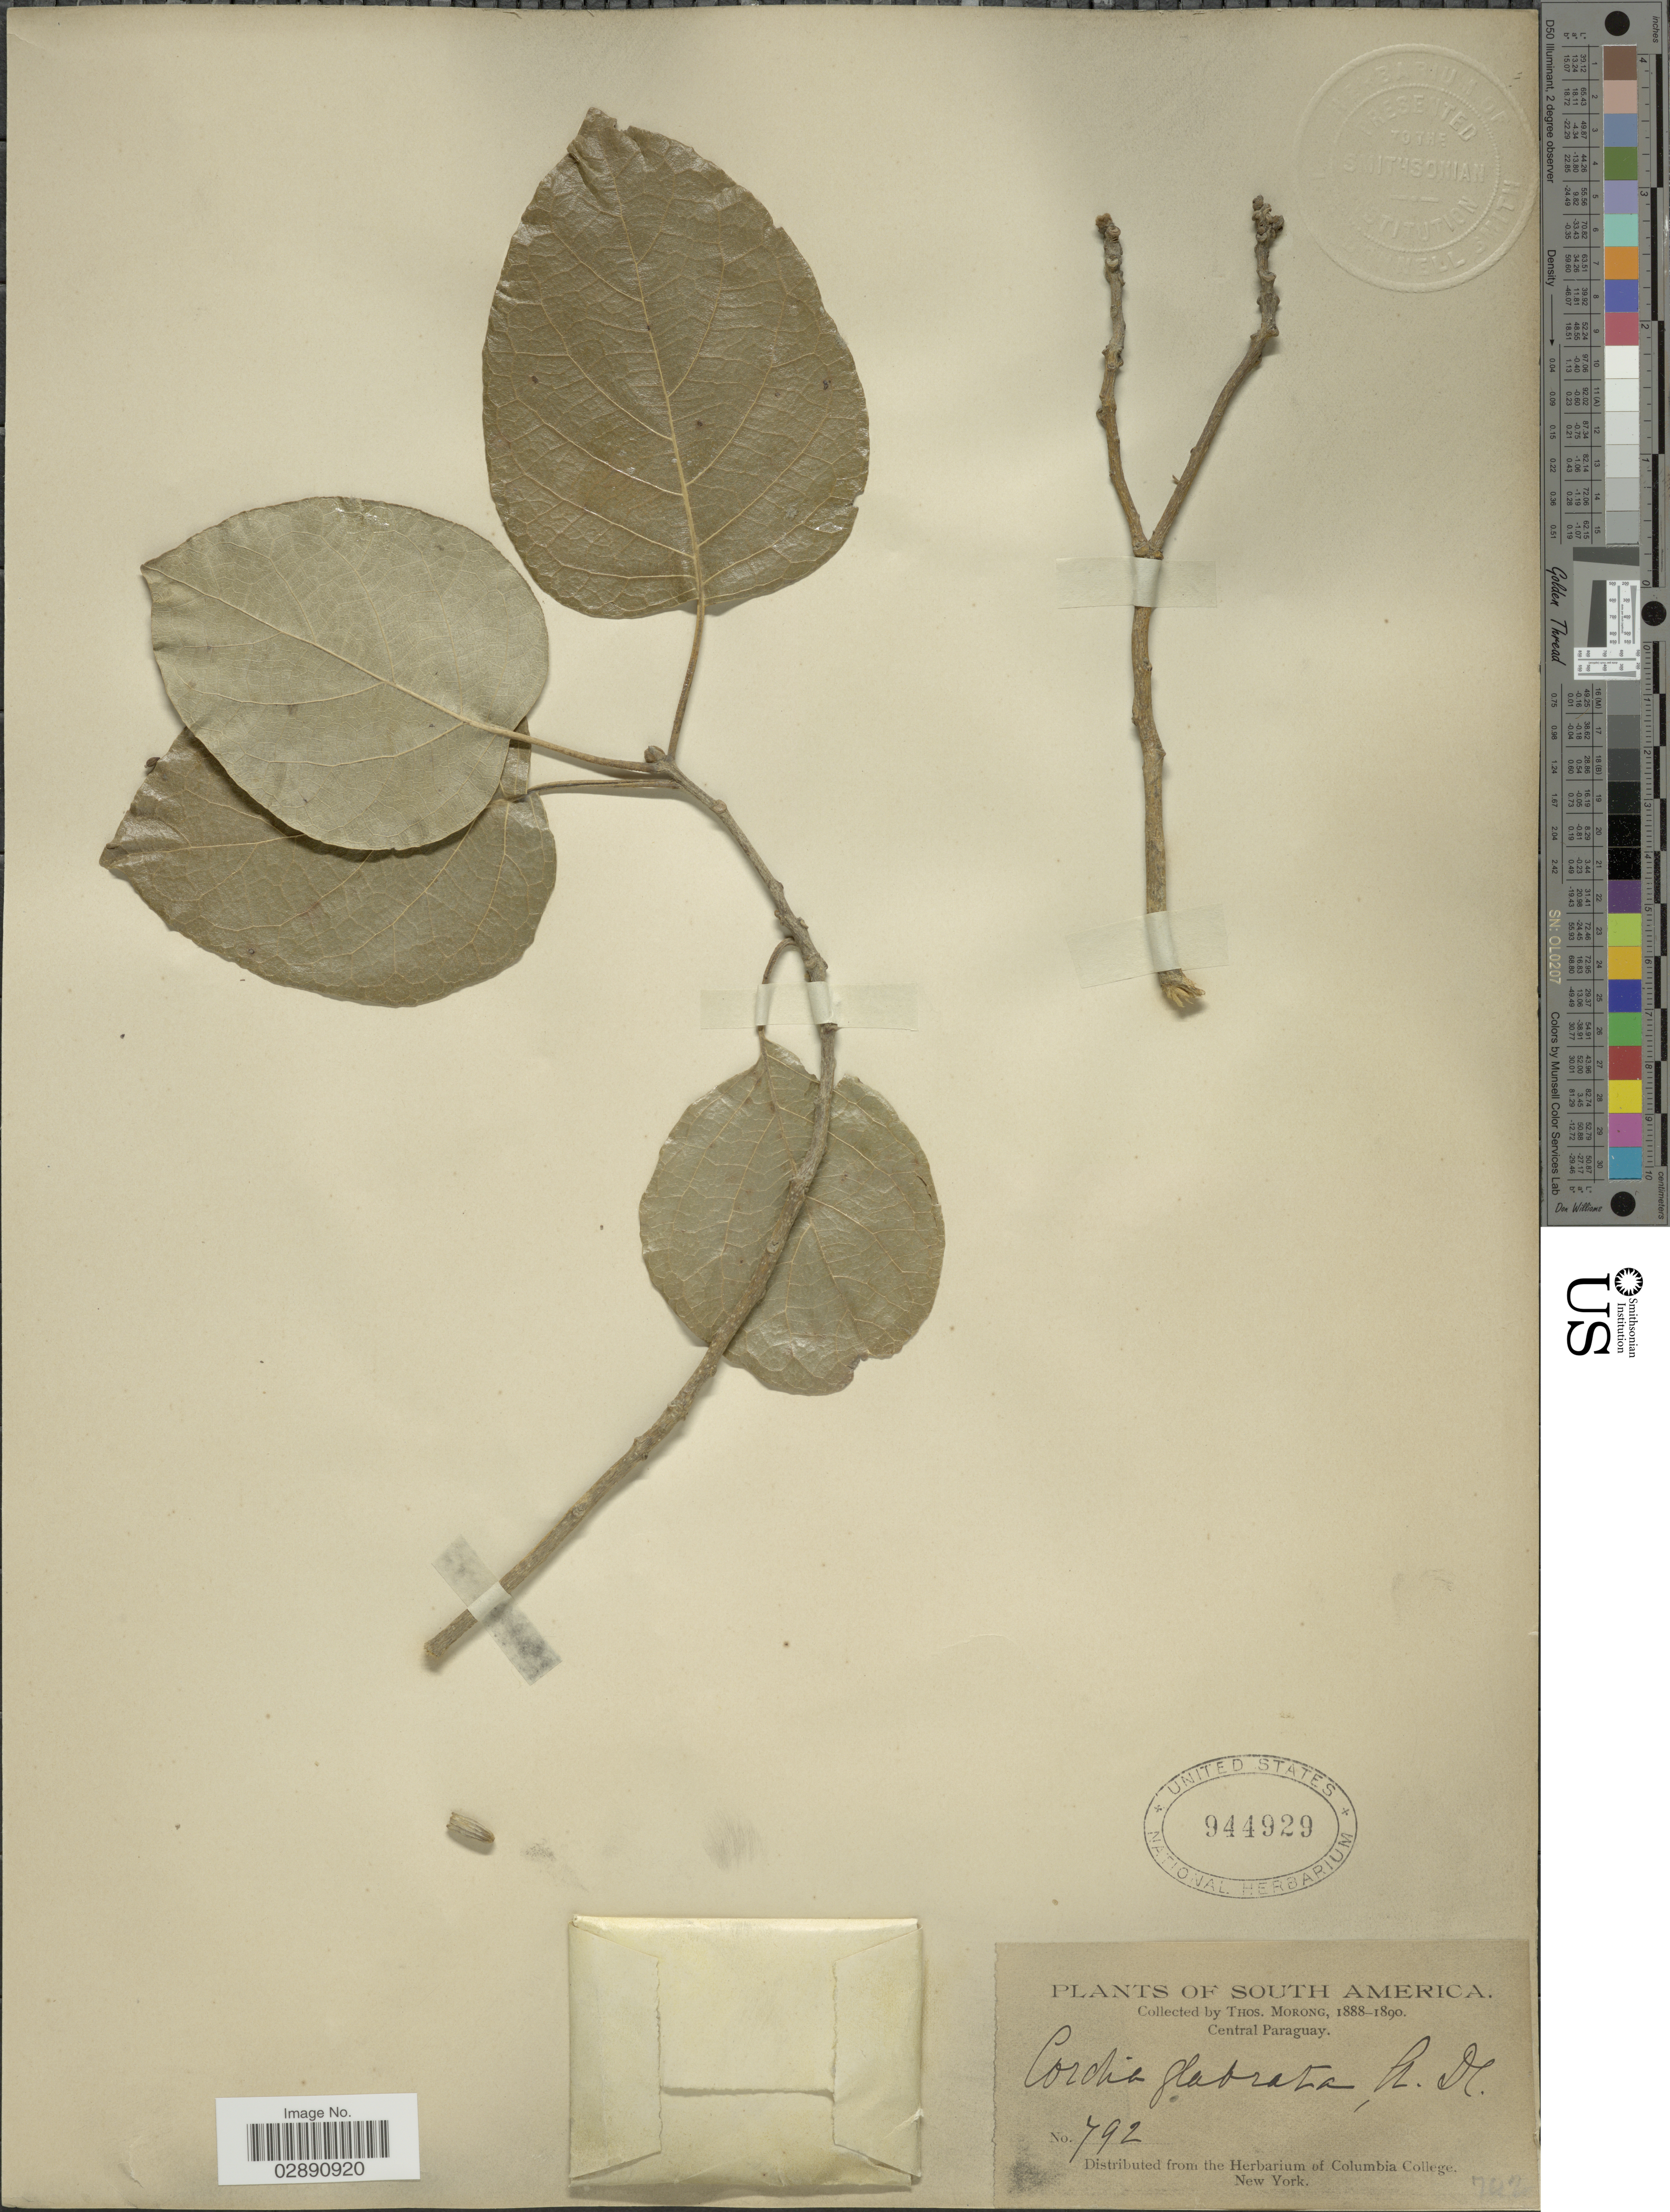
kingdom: Plantae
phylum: Tracheophyta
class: Magnoliopsida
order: Boraginales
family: Cordiaceae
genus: Cordia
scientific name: Cordia glabrata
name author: (Mart.) A. DC.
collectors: ex herb. T. Morong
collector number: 792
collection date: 1888/1890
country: Paraguay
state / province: Central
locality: Central Paraguay.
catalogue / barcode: US 944929